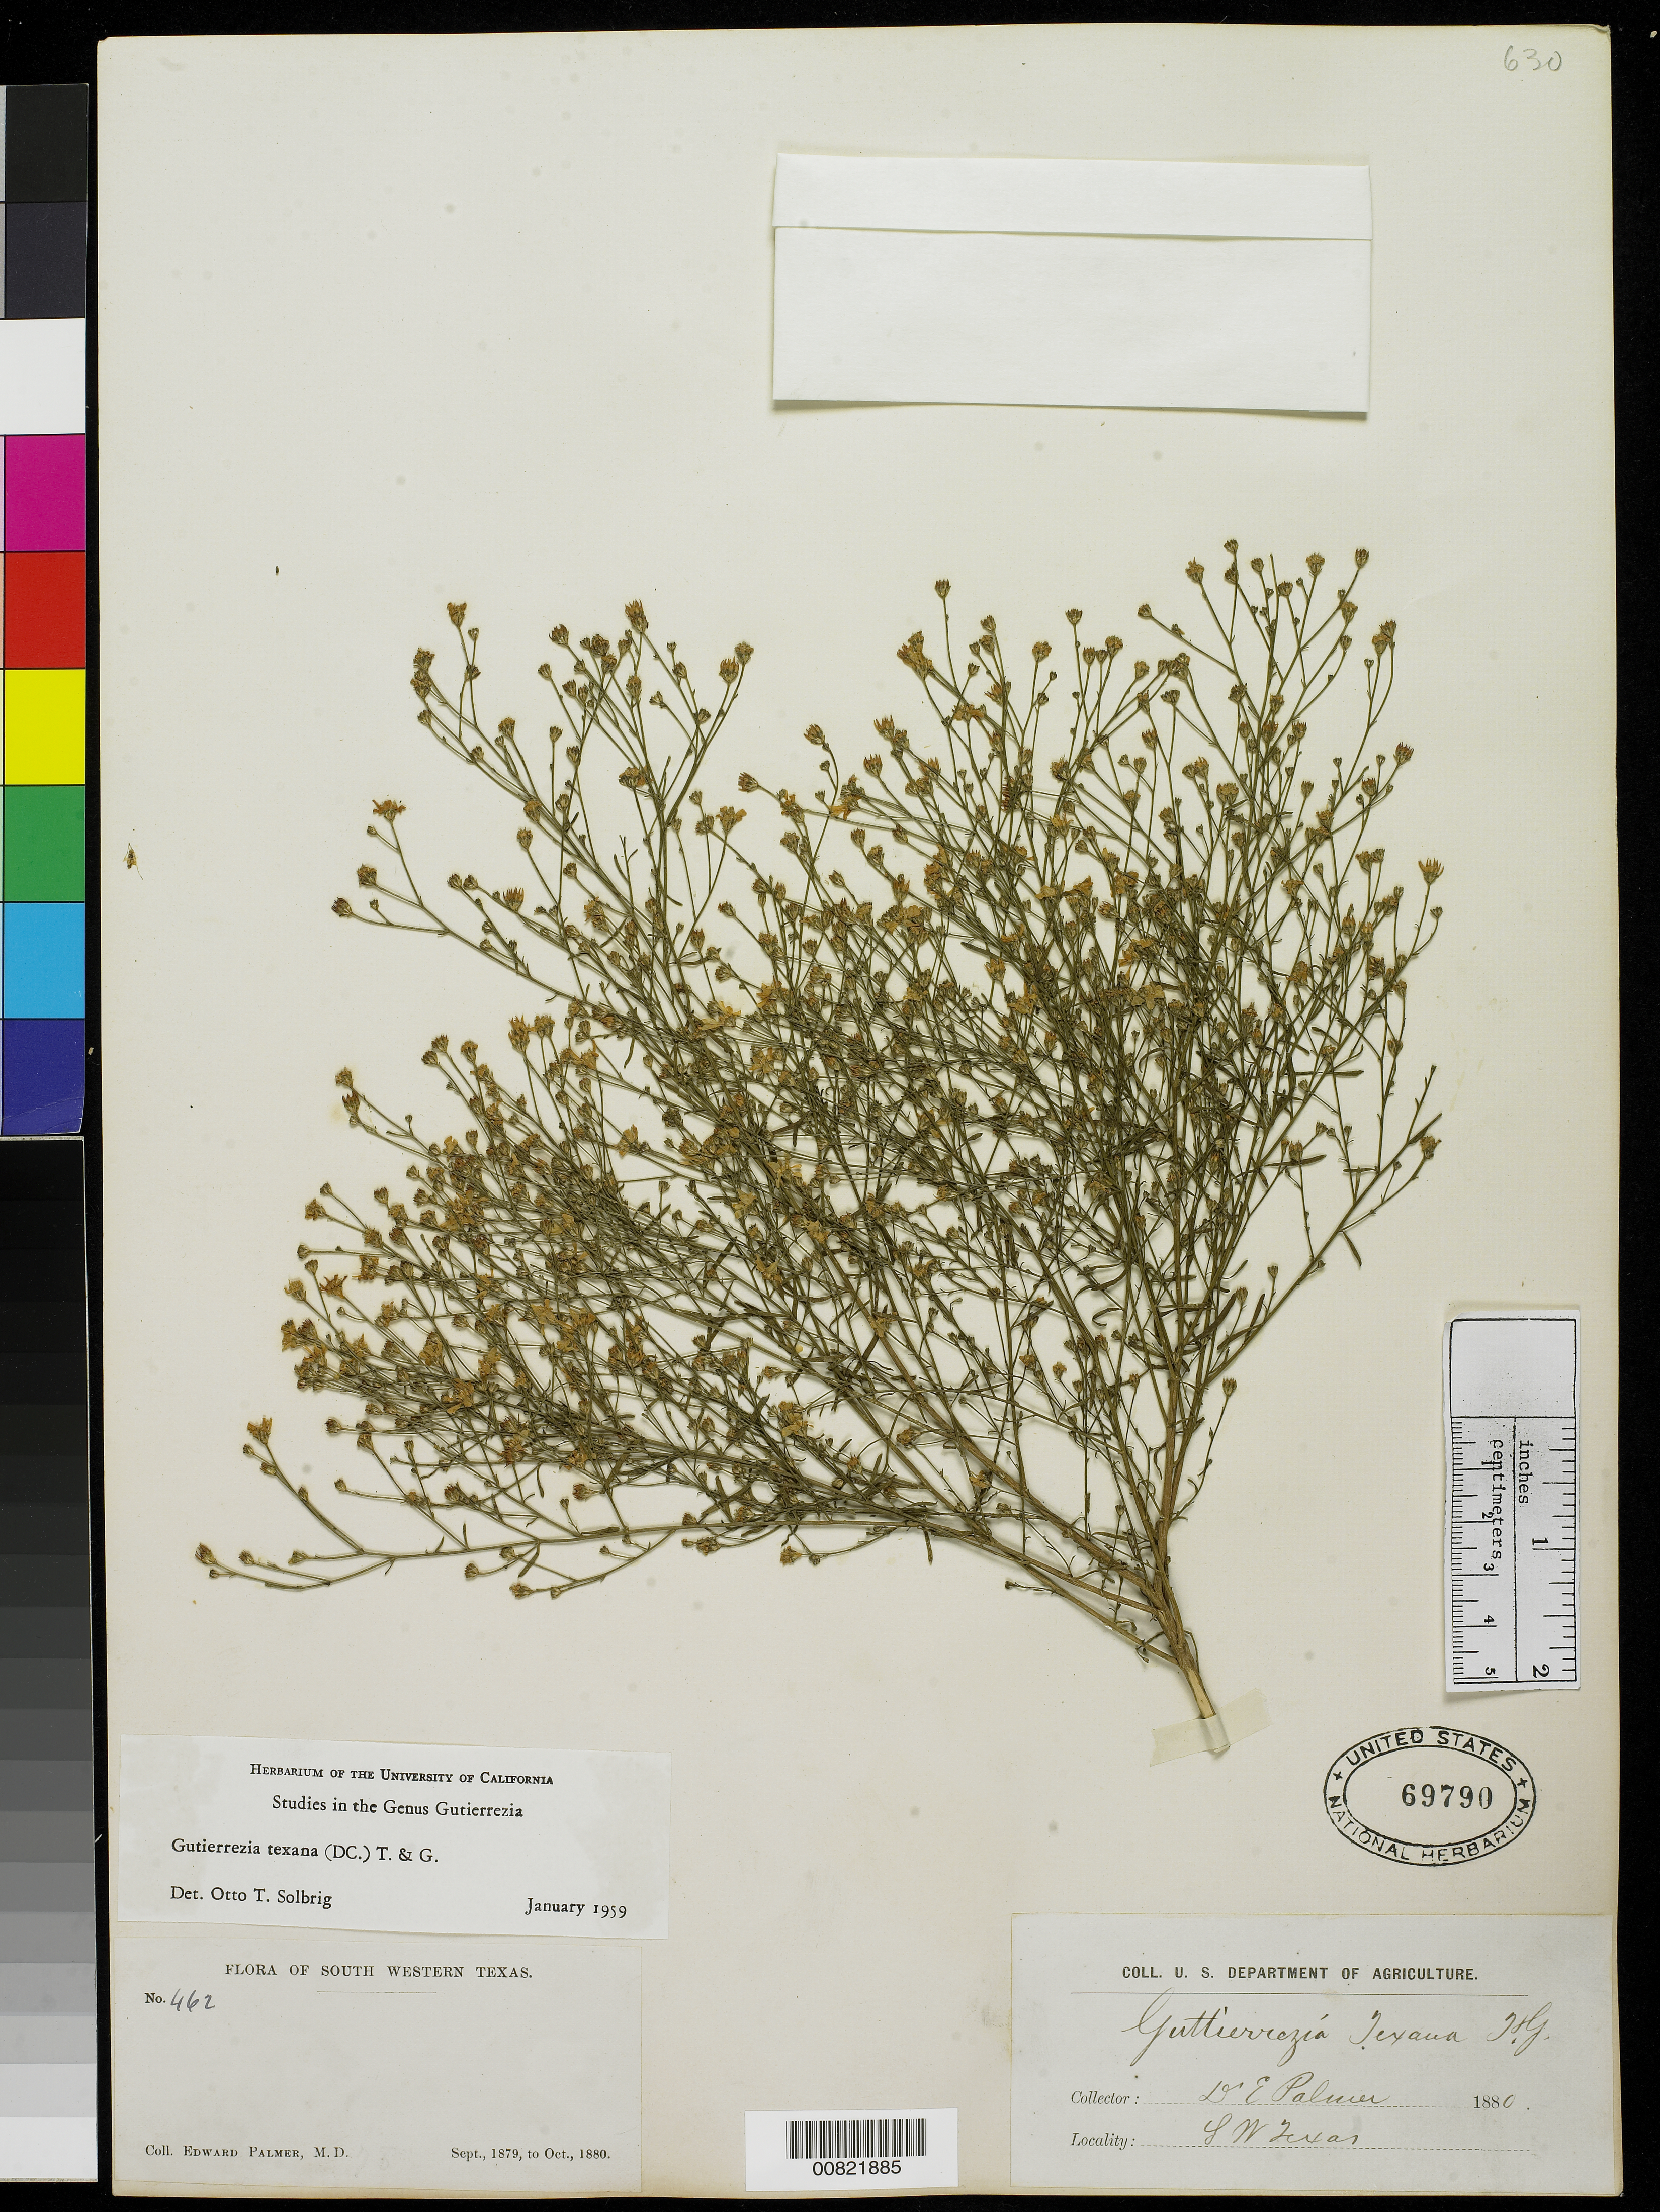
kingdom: Plantae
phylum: Tracheophyta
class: Magnoliopsida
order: Asterales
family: Asteraceae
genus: Gutierrezia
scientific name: Gutierrezia texana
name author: (DC.) Torr. & A. Gray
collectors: E. Palmer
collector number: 462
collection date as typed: Sep 1879 to -- Oct 1880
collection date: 1879-09/1880-10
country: United States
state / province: Texas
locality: South Western Texas.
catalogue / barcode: US 69790